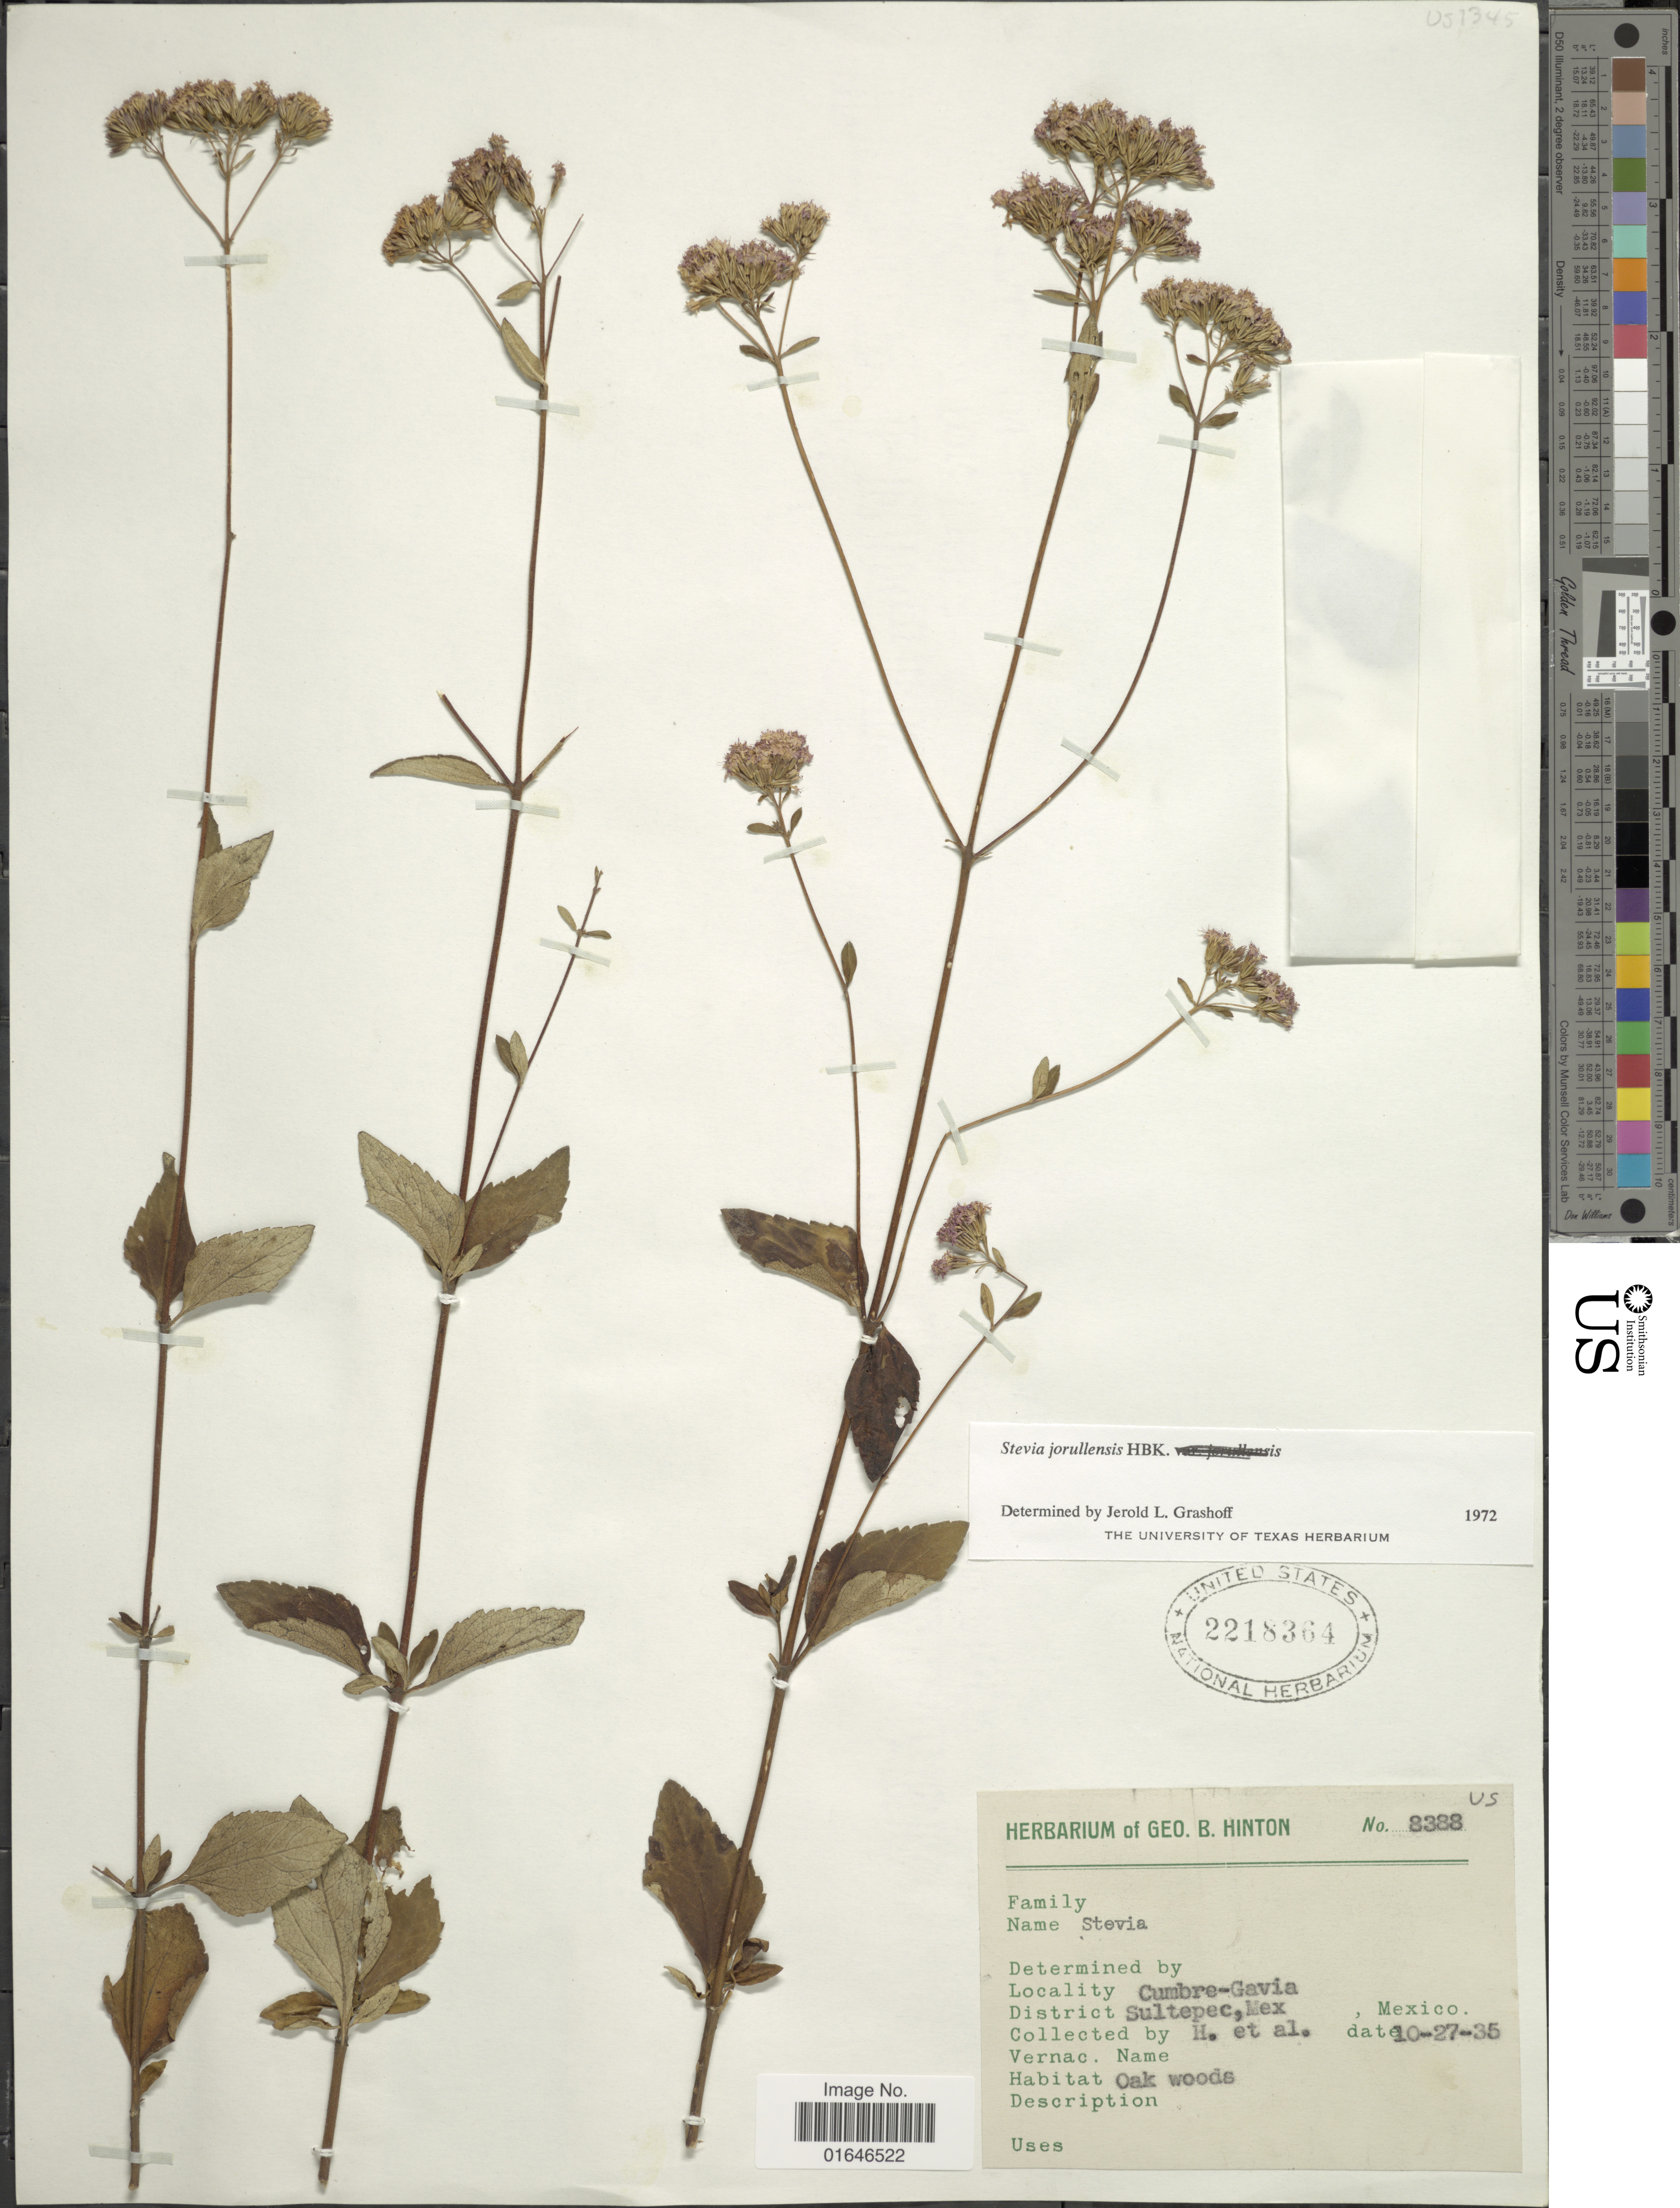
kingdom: Plantae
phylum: Tracheophyta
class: Magnoliopsida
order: Asterales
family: Asteraceae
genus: Stevia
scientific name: Stevia jorullensis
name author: Kunth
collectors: G. B. Hinton & et al.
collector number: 8388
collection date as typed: Transcribed d/m/y: 27/10/35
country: Mexico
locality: Cumbre - Gavia, Sultepec.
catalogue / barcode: US 2218364